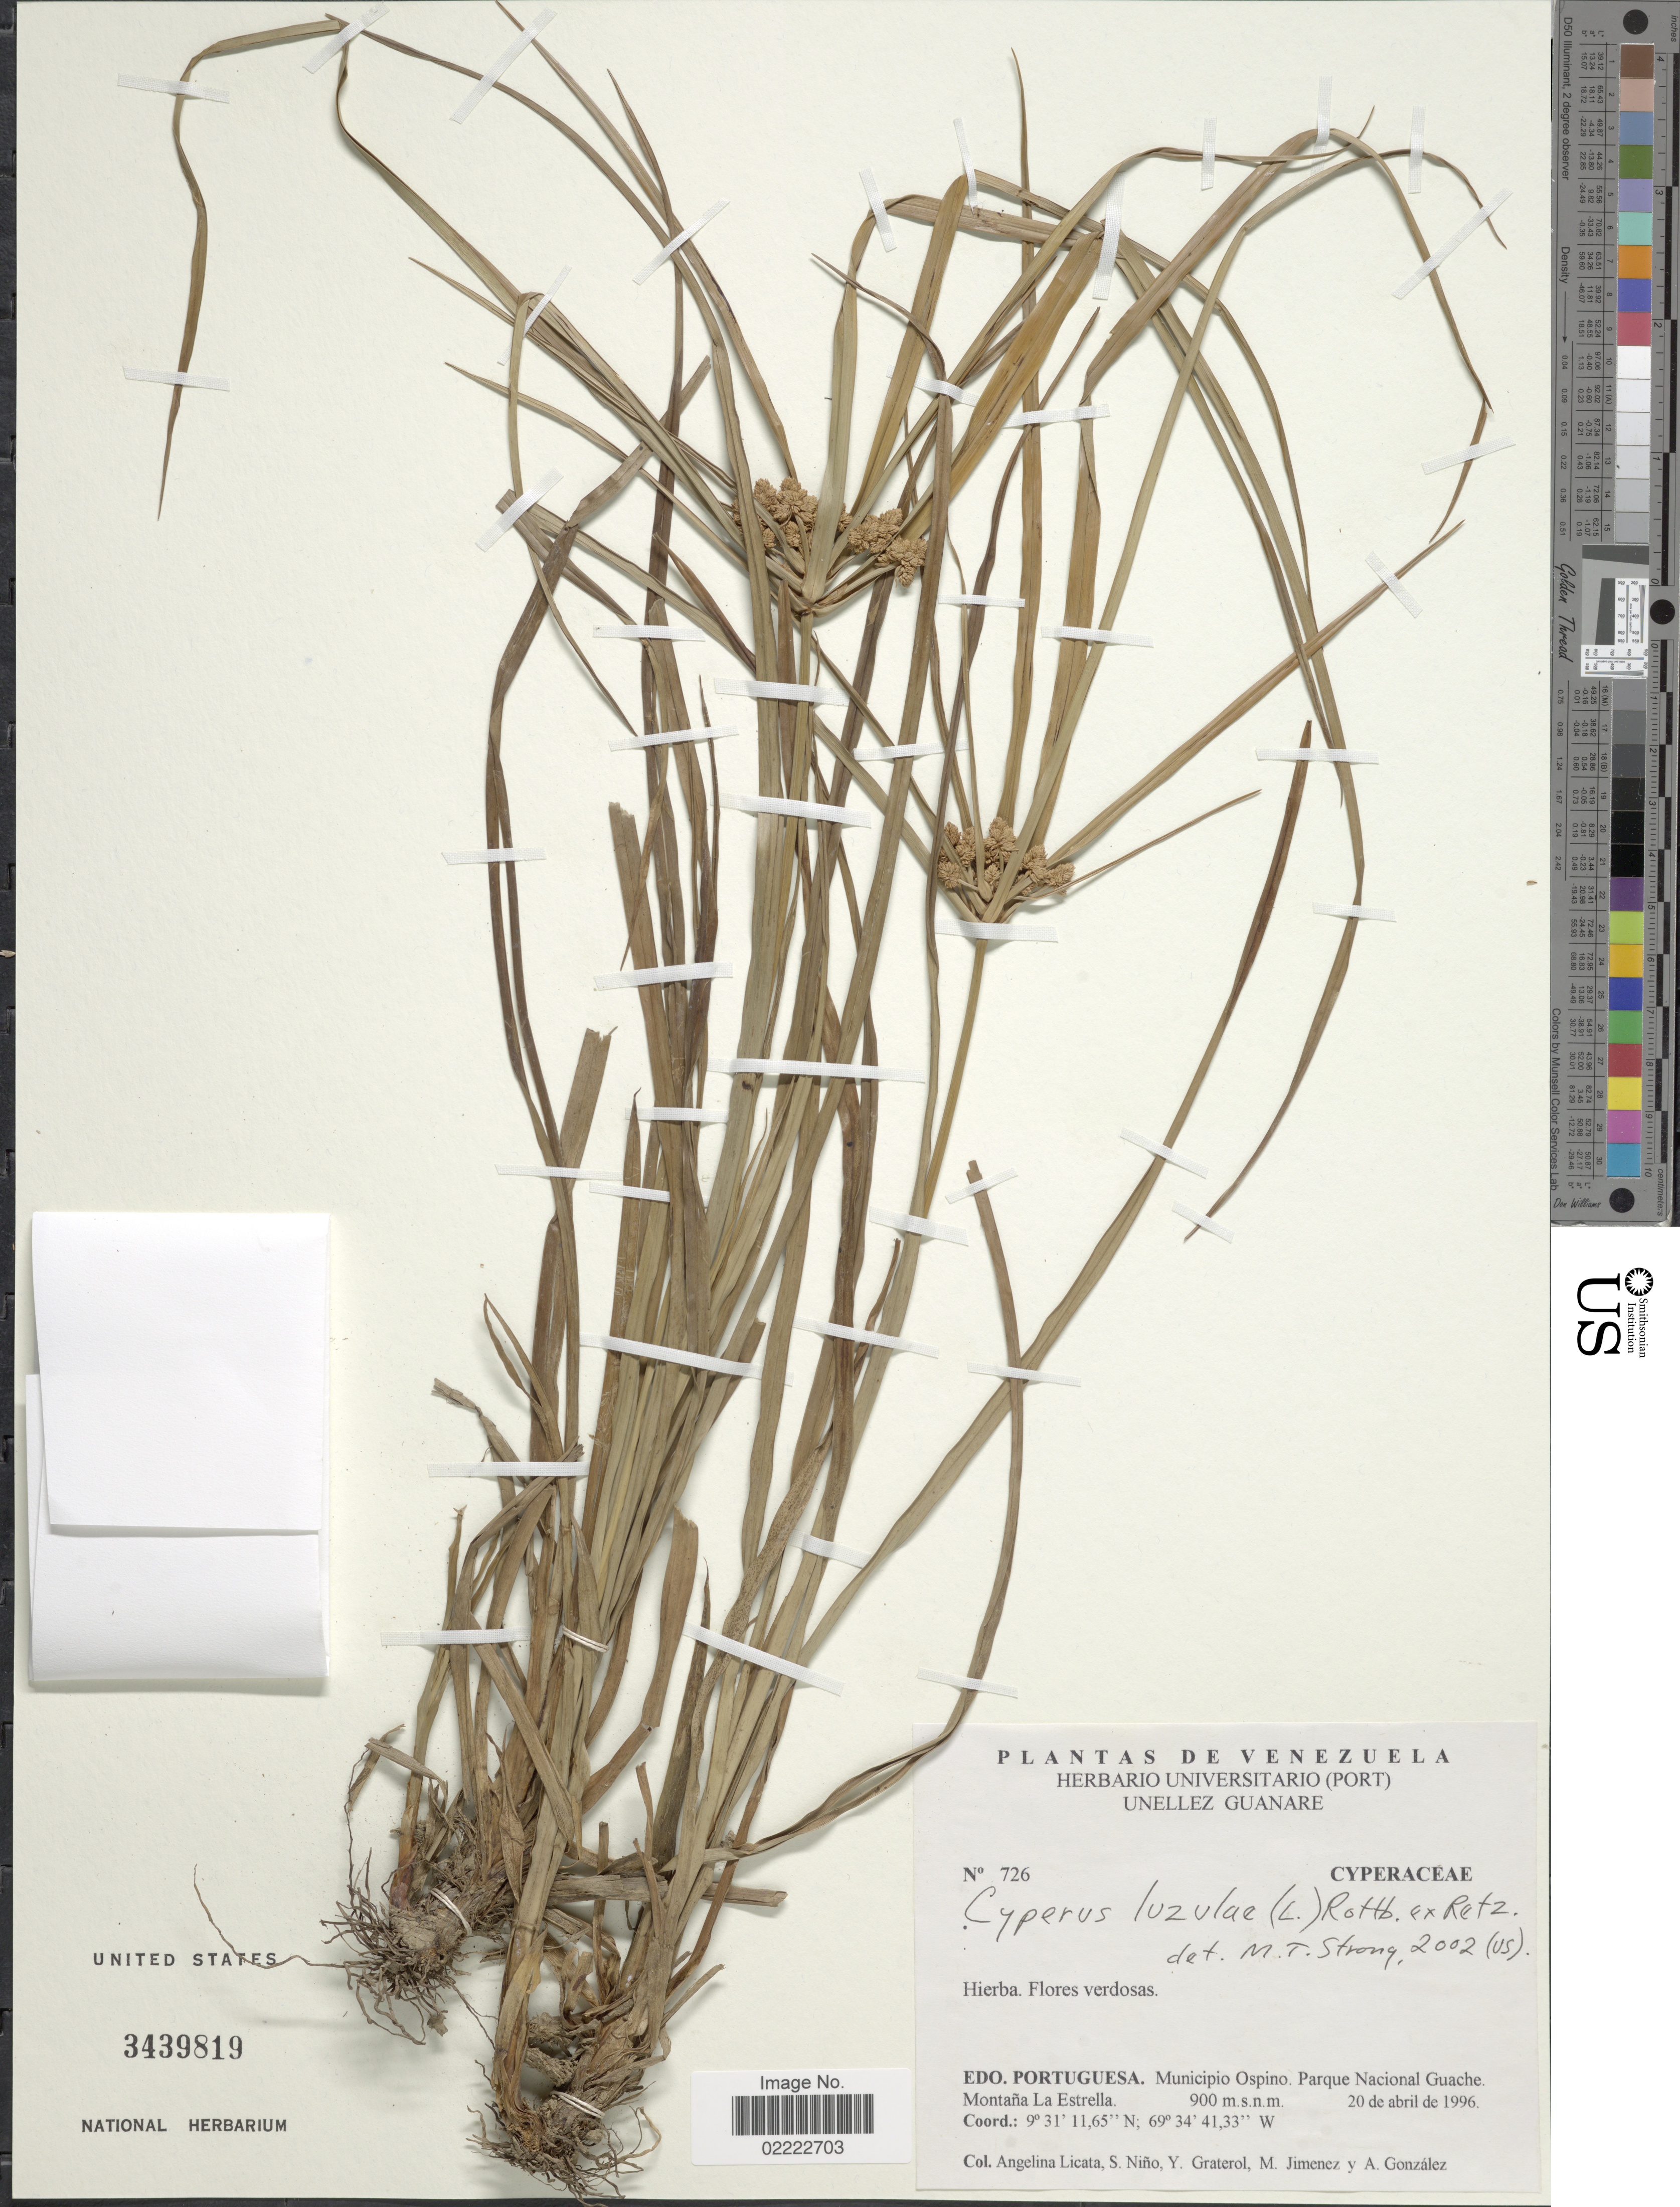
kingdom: Plantae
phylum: Tracheophyta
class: Liliopsida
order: Poales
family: Cyperaceae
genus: Cyperus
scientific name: Cyperus luzulae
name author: (L.) Rottb. ex Retz.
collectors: A. Licata, S. M. Niño, Y. Graterol, M. Jimenez & A. C. González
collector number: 726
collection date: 1996-04-20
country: Venezuela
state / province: Portuguesa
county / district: Ospino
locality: Parque Nacional Guache. Montaña La Estrella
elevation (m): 900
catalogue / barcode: US 3439819